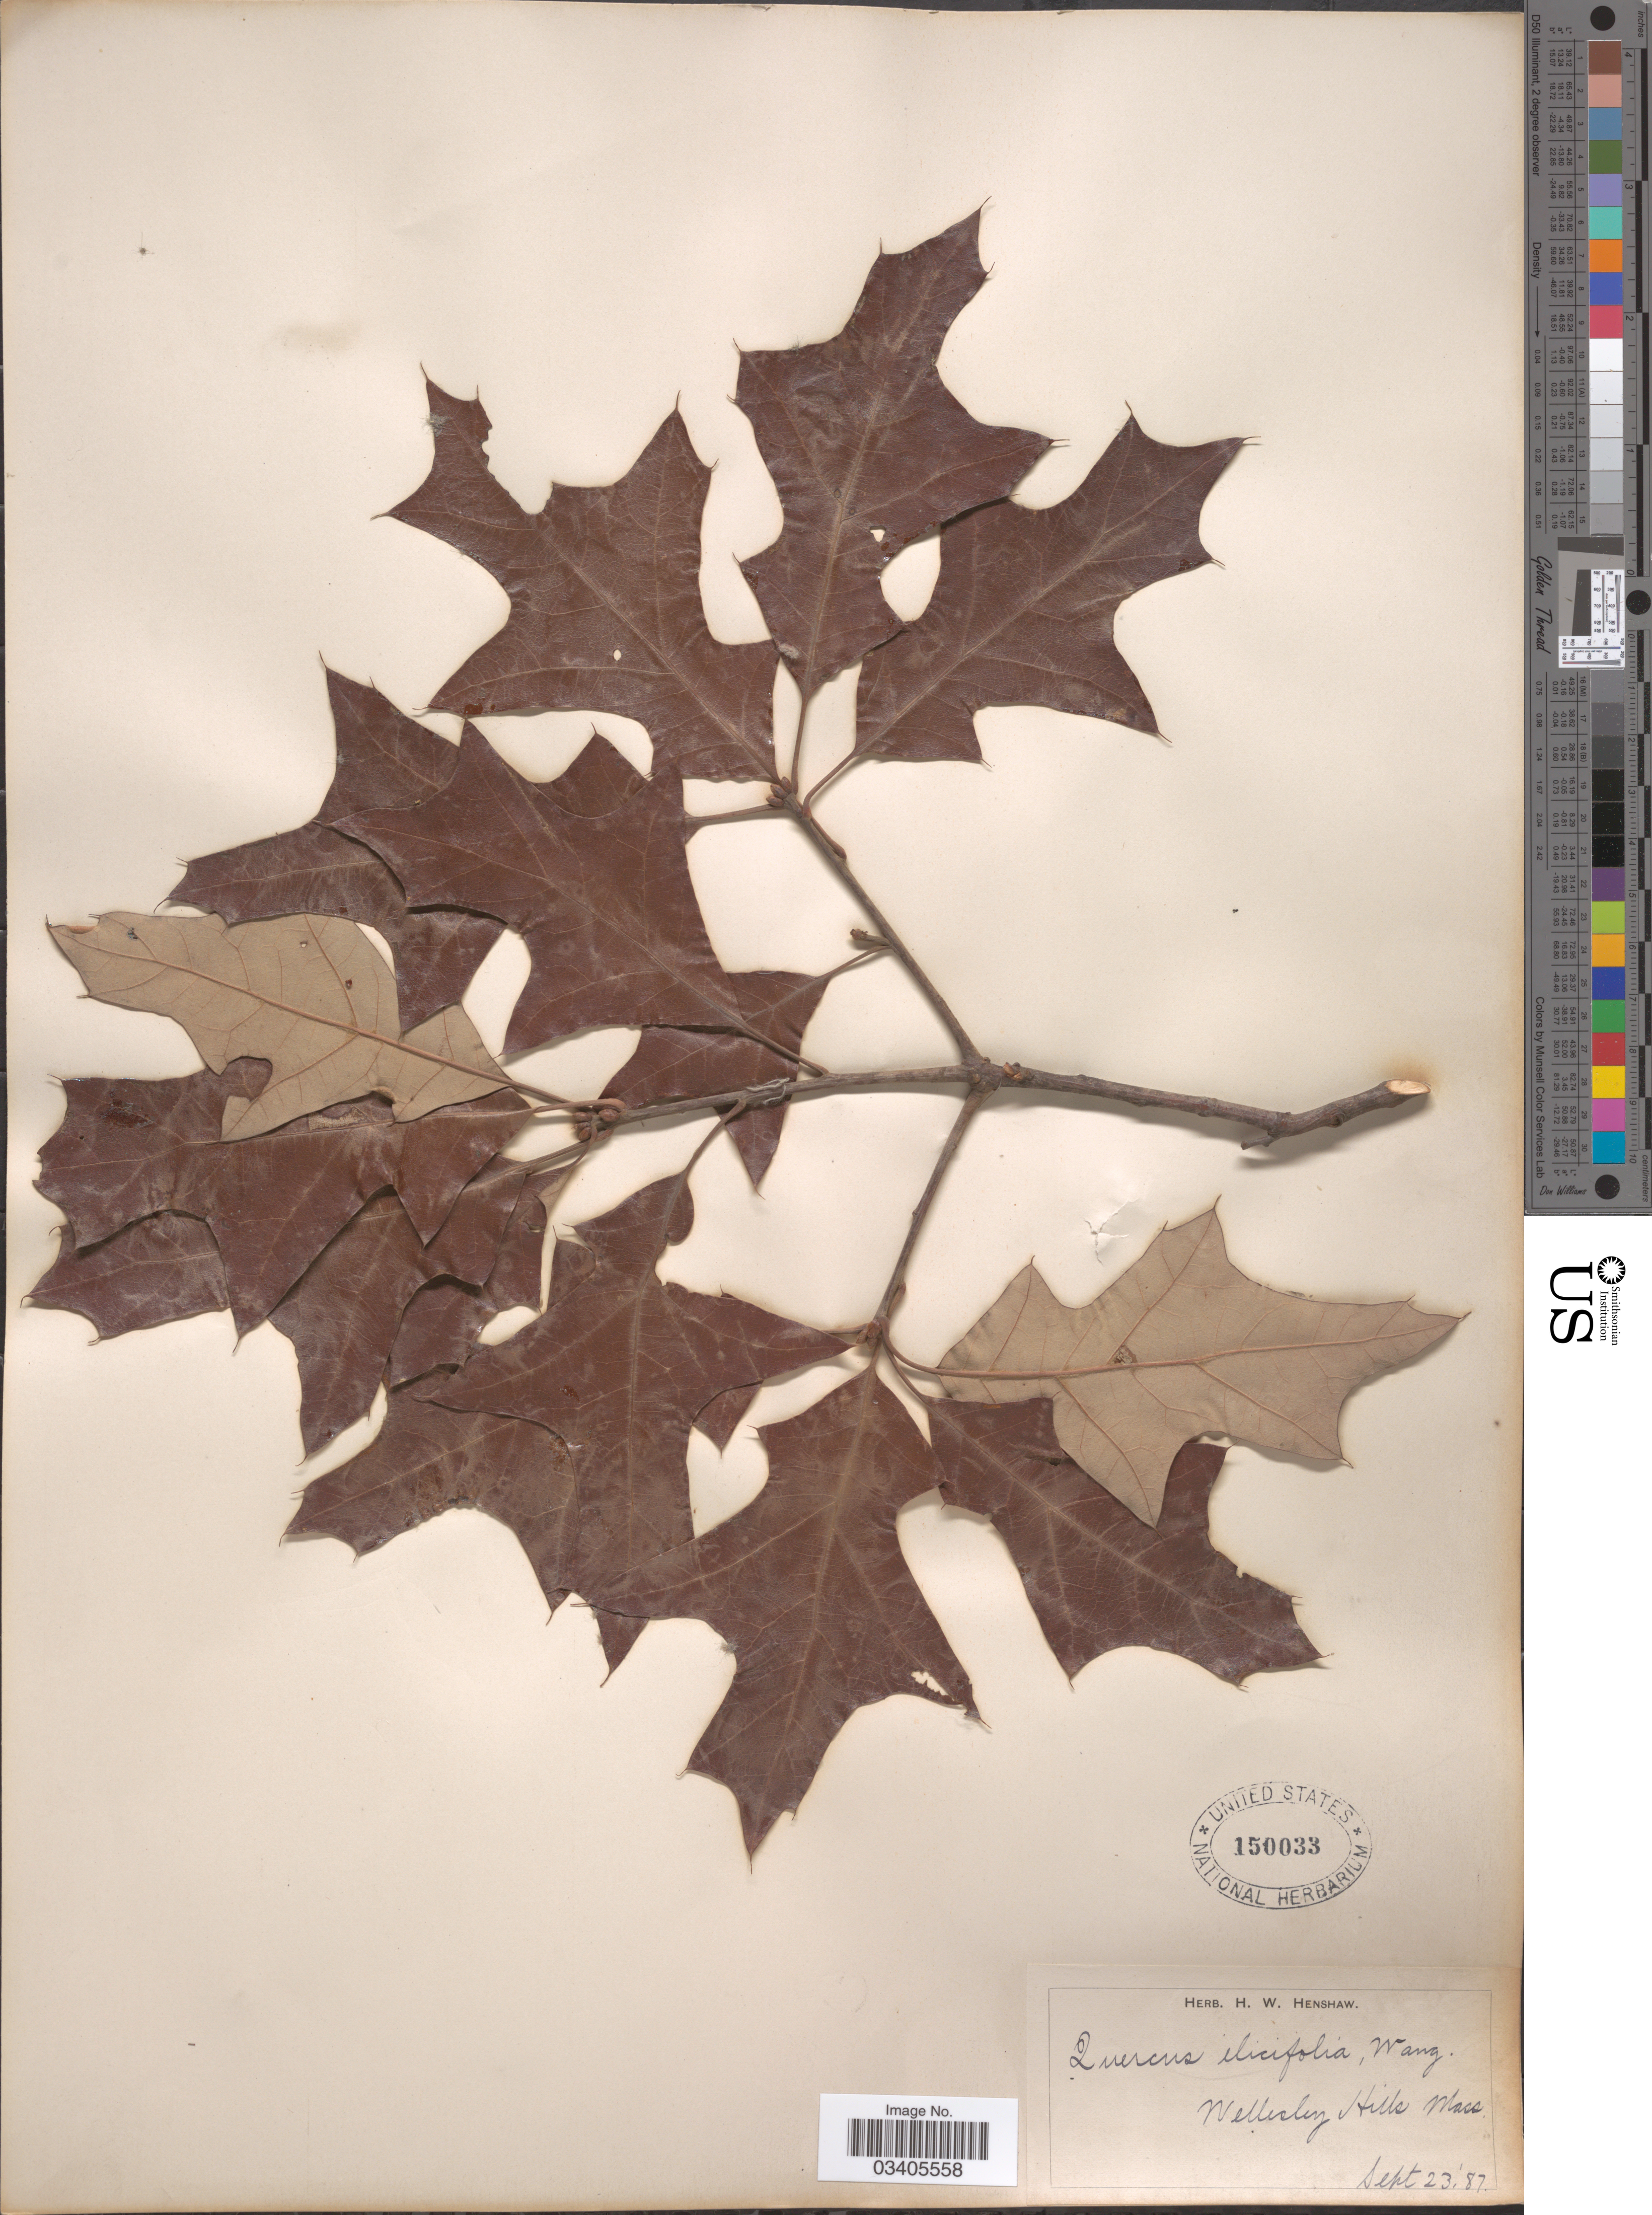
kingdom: Plantae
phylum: Tracheophyta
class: Magnoliopsida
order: Fagales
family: Fagaceae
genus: Quercus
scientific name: Quercus ilicifolia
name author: Wangenh.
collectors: ex herb. H. W. Henshaw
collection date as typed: Transcribed d/m/y: 23/9/87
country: United States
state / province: Massachusetts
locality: Wellesley Hills.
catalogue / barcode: US 150033